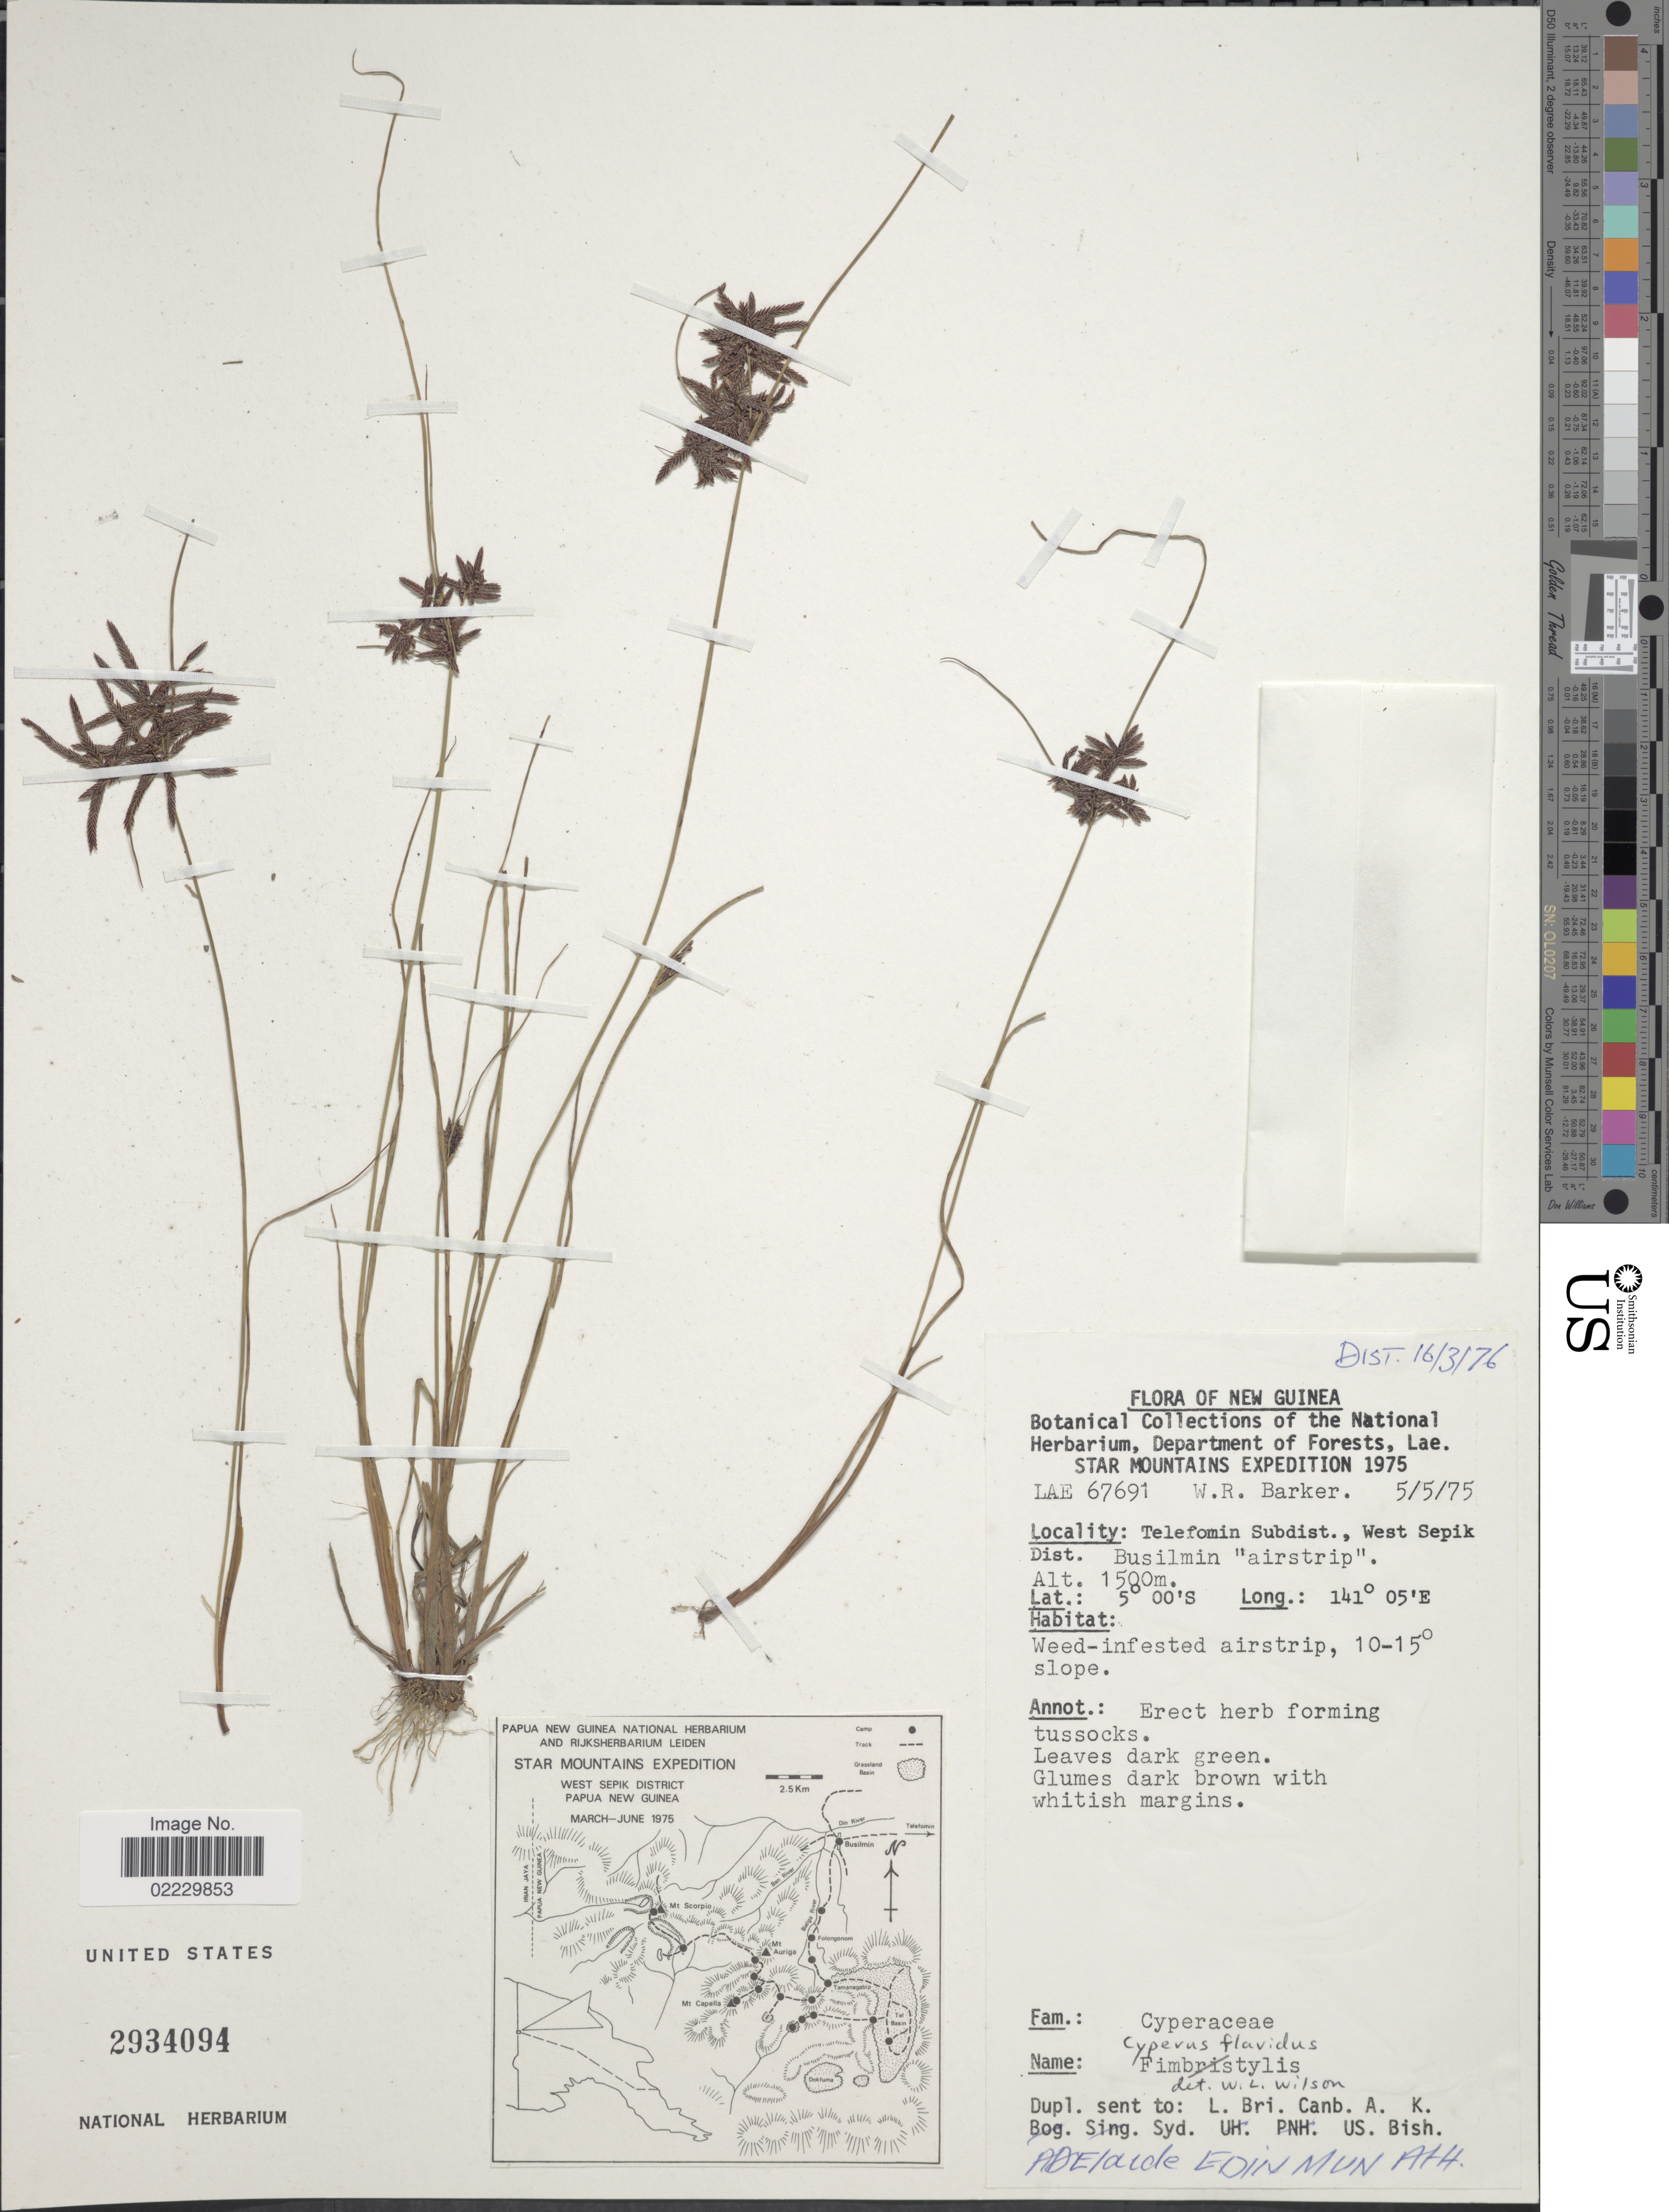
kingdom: Plantae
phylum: Tracheophyta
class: Liliopsida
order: Poales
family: Cyperaceae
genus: Cyperus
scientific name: Cyperus flavidus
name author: Retz.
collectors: W. R. Barker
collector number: LAE67691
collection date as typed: Transcribed d/m/y: 5/5/75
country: Papua New Guinea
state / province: Sandaun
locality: New Guinea, Teledomin Subdist., West Sepik Dist. Busilmin "airstrip"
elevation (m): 1500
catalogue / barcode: US 2934094